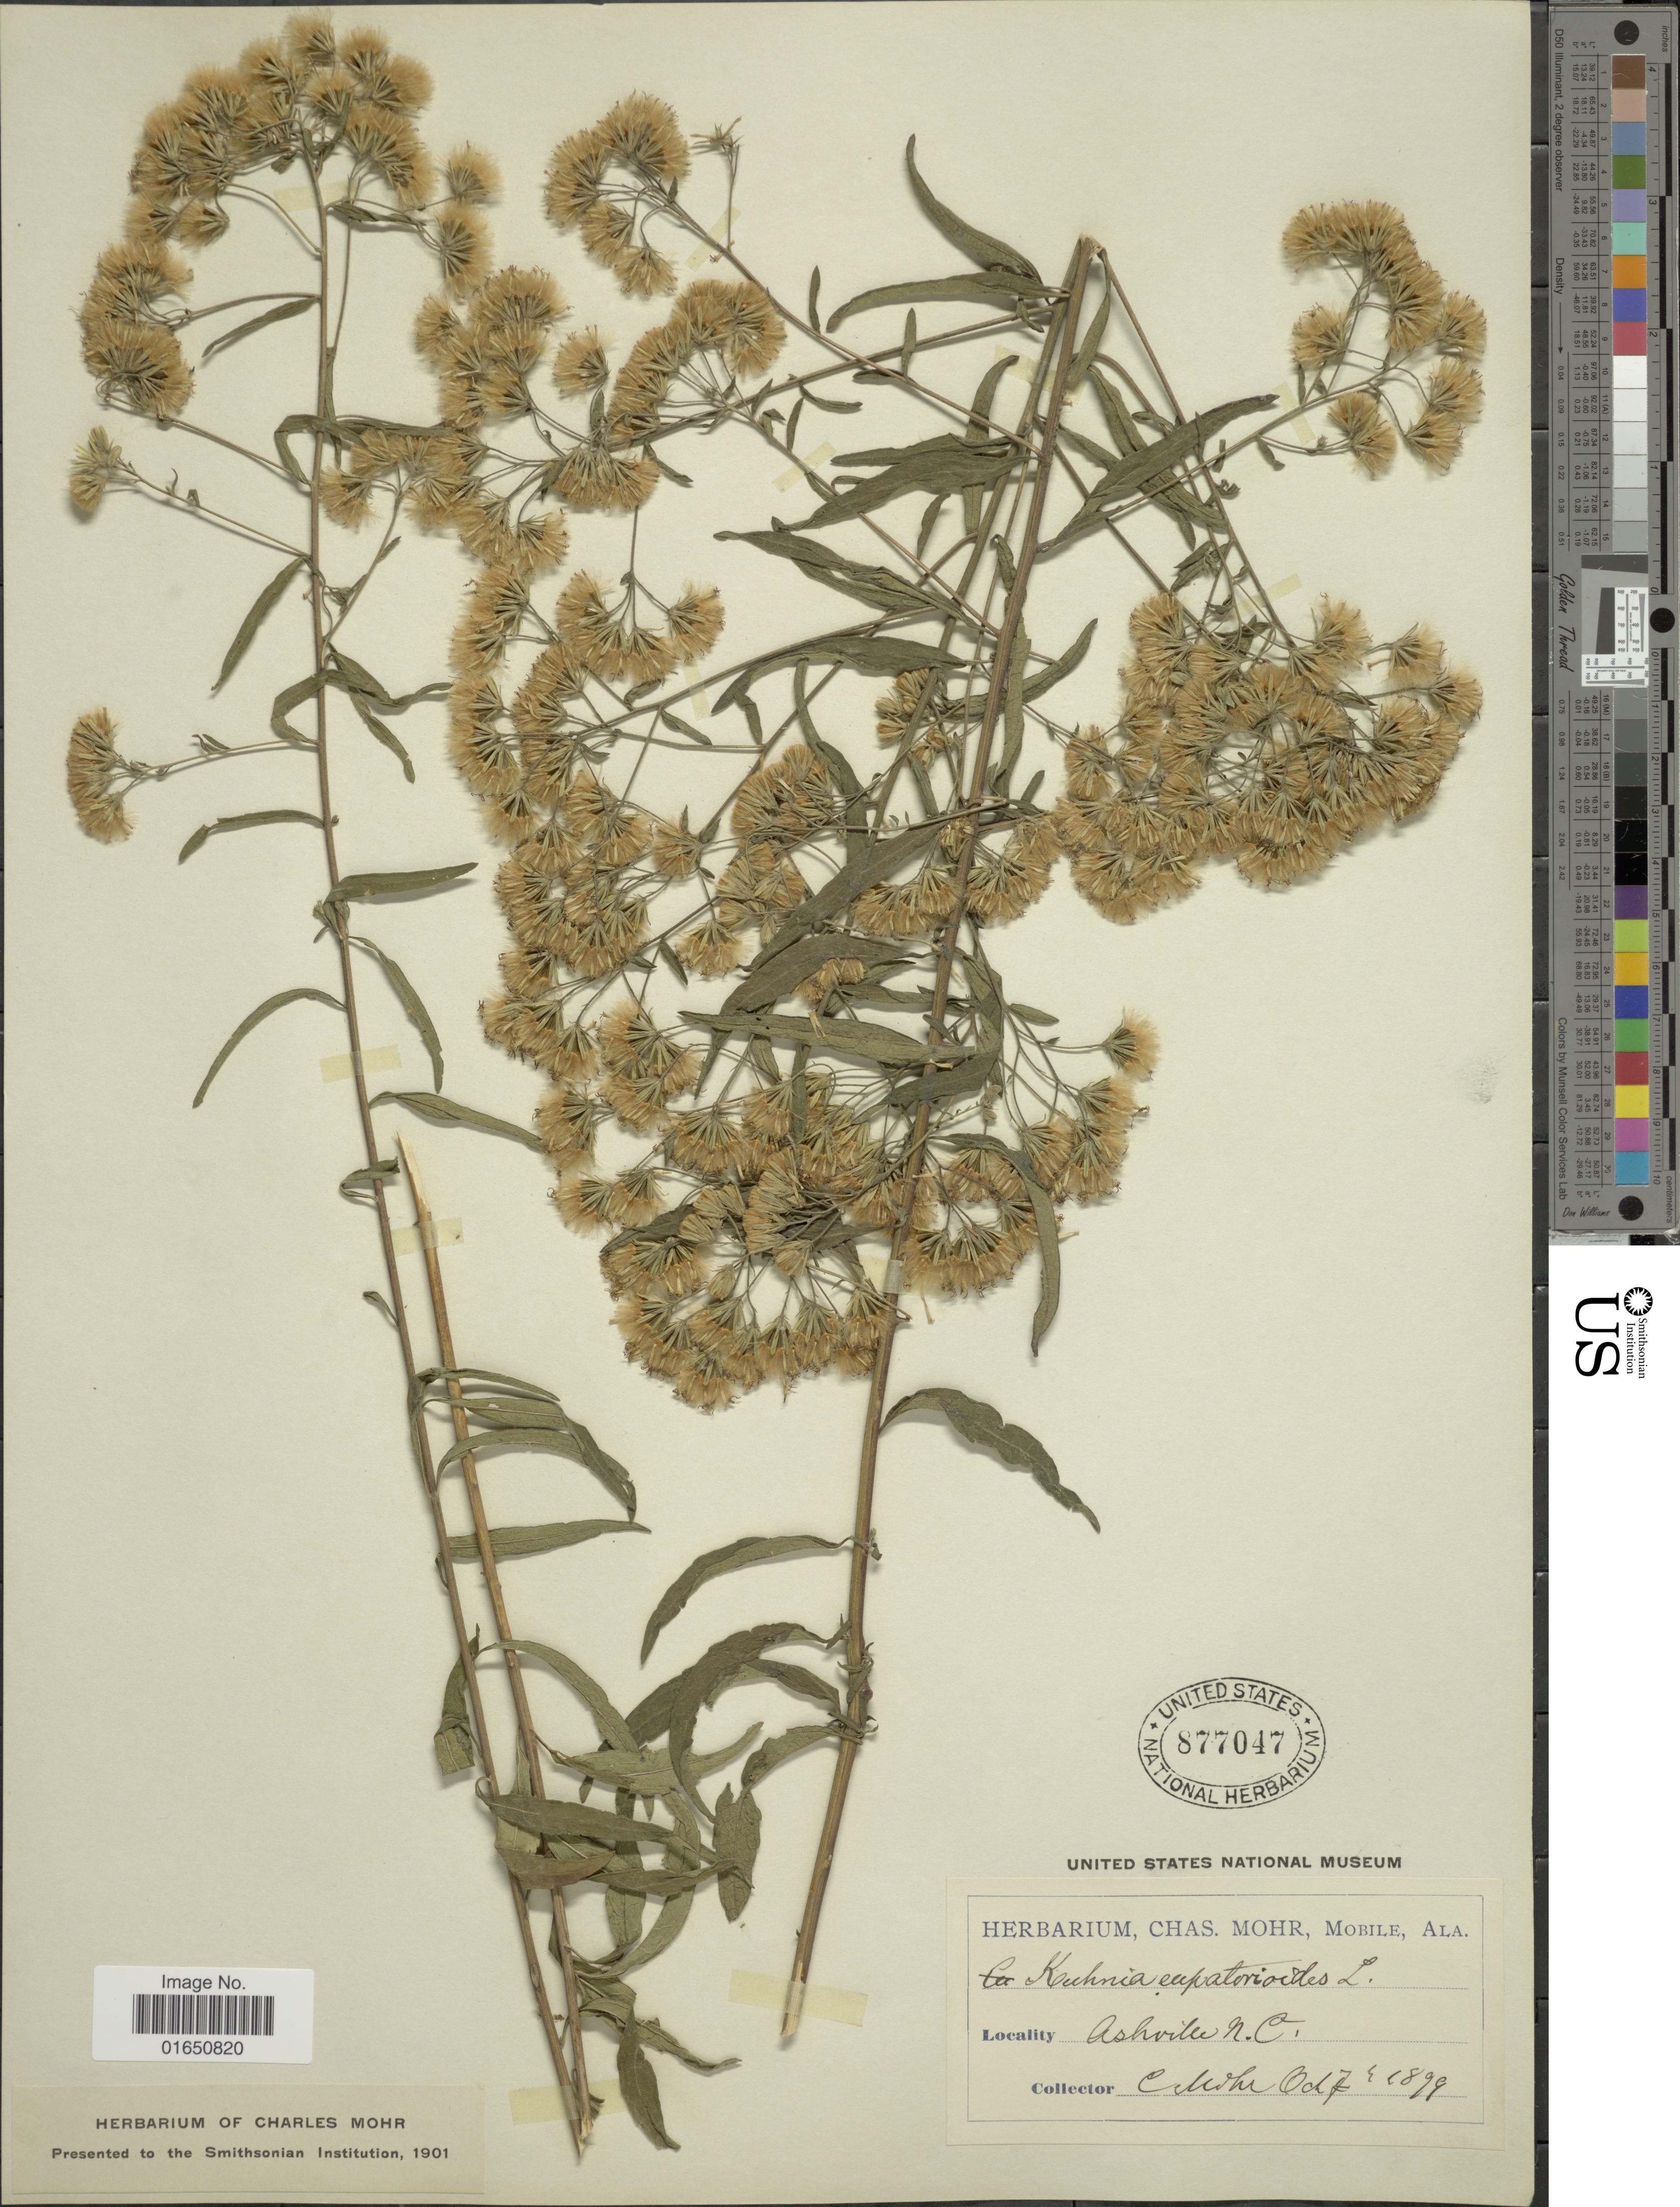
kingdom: Plantae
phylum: Tracheophyta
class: Magnoliopsida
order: Asterales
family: Asteraceae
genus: Brickellia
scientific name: Brickellia eupatorioides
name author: (L.) Shinners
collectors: C. Mohr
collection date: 1899-10-07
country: United States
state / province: North Carolina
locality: Ashville N.C.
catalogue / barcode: US 877047